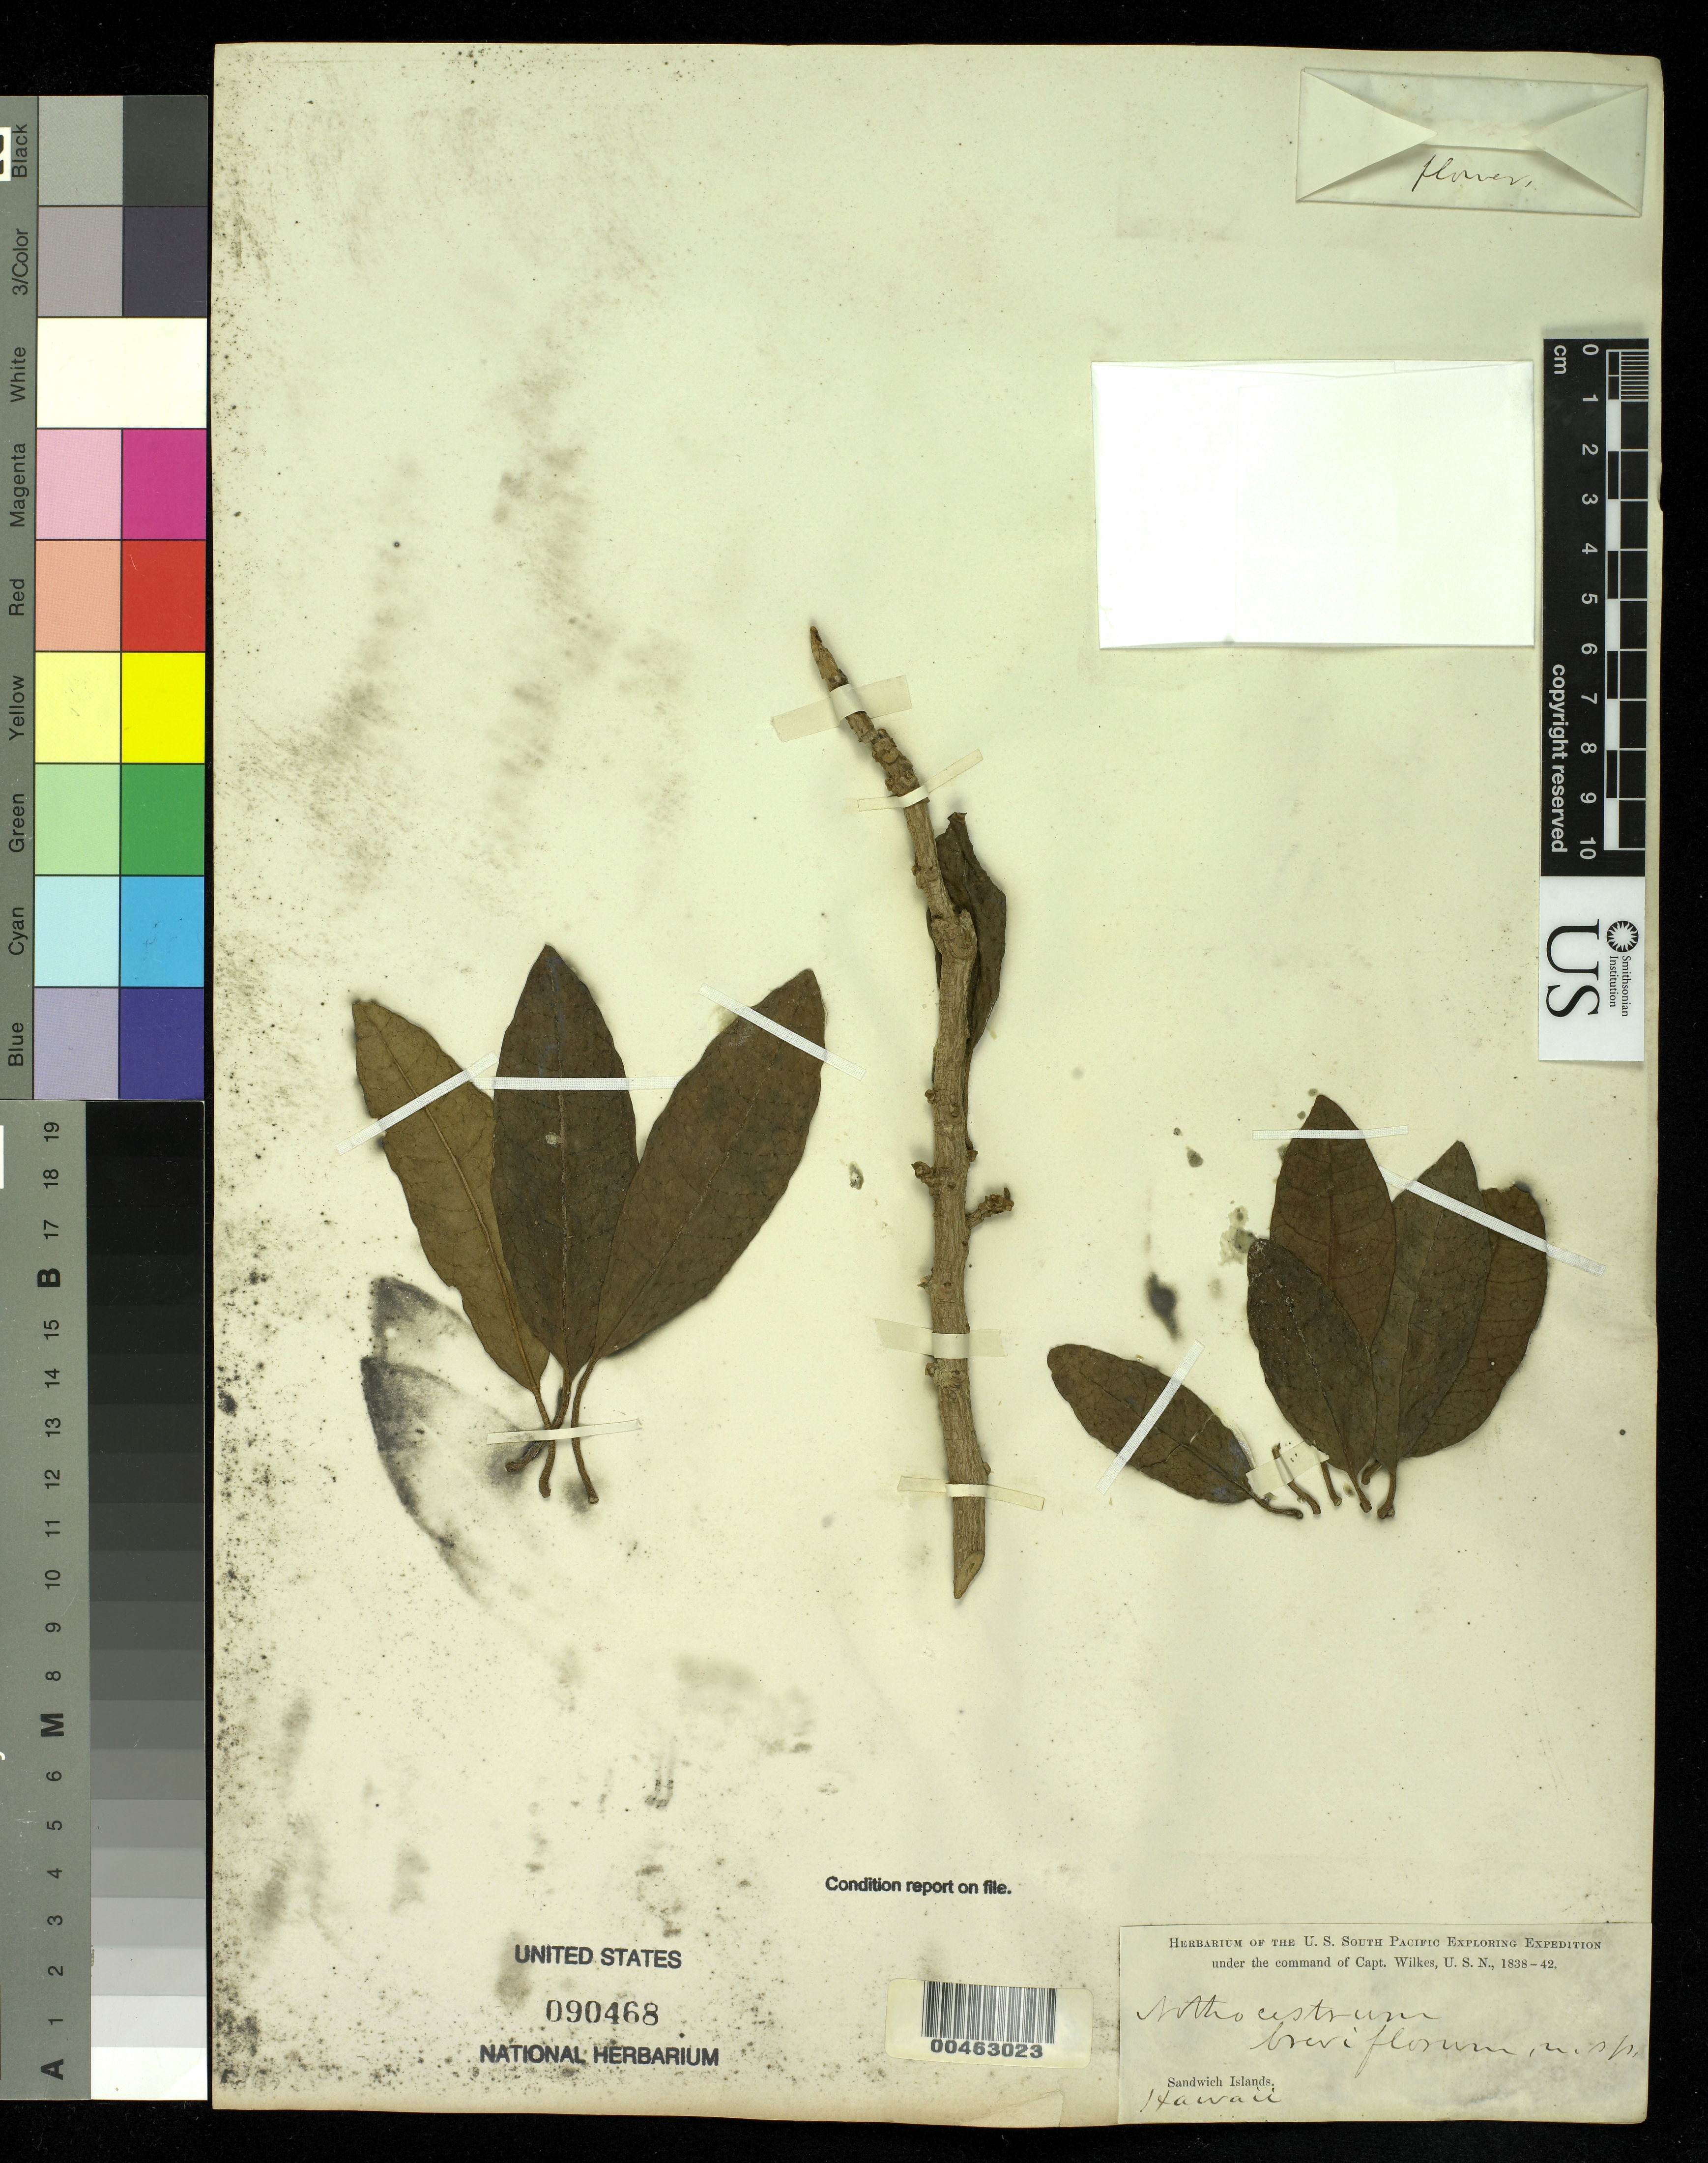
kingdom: Plantae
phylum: Tracheophyta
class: Magnoliopsida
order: Solanales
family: Solanaceae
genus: Nothocestrum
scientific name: Nothocestrum breviflorum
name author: A. Gray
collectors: Wilkes Explor. Exped.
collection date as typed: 1838 to -- --- 1842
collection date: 1838/1842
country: United States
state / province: Hawaii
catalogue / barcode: US 90468